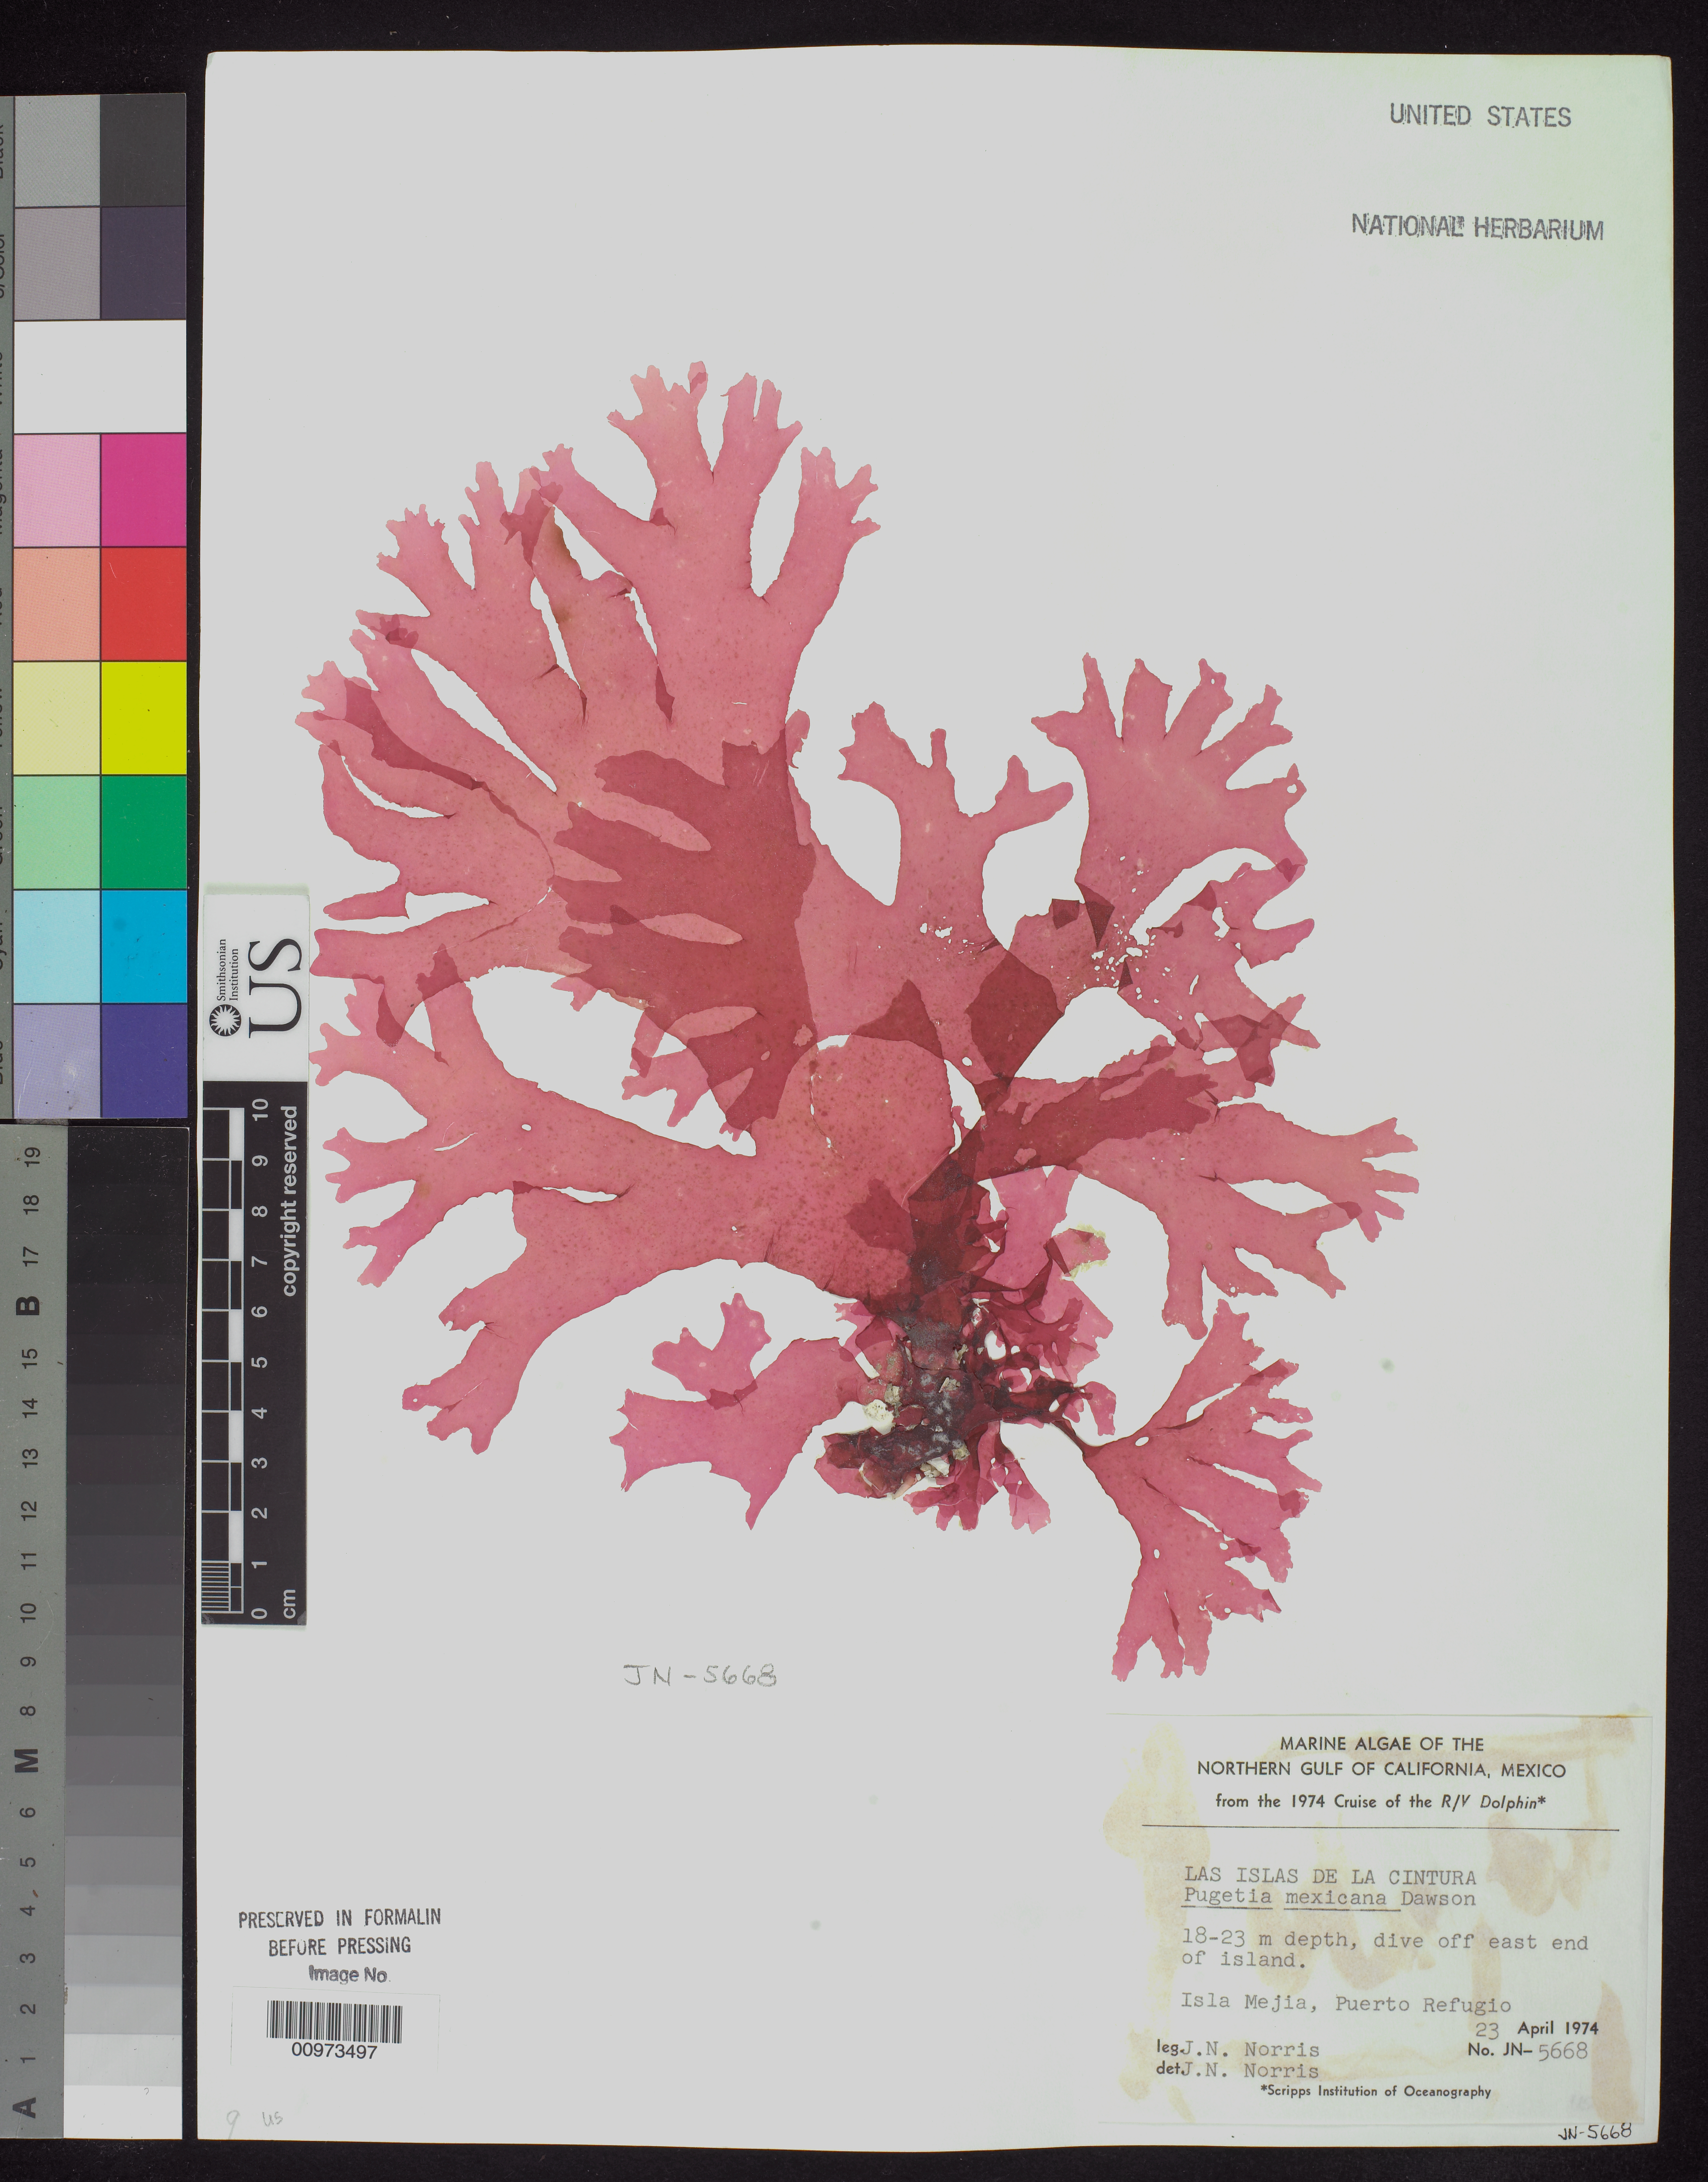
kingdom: Plantae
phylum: Rhodophyta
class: Florideophyceae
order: Gigartinales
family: Kallymeniaceae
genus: Pugetia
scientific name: Pugetia mexicana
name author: E.Y. Dawson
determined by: Norris, James N.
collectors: J. N. Norris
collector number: JN-5668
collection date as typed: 23 Apr 1974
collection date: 1974-04-23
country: Mexico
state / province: Baja California Norte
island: Isla Mejia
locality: Puerto Refugio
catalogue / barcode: US 217349